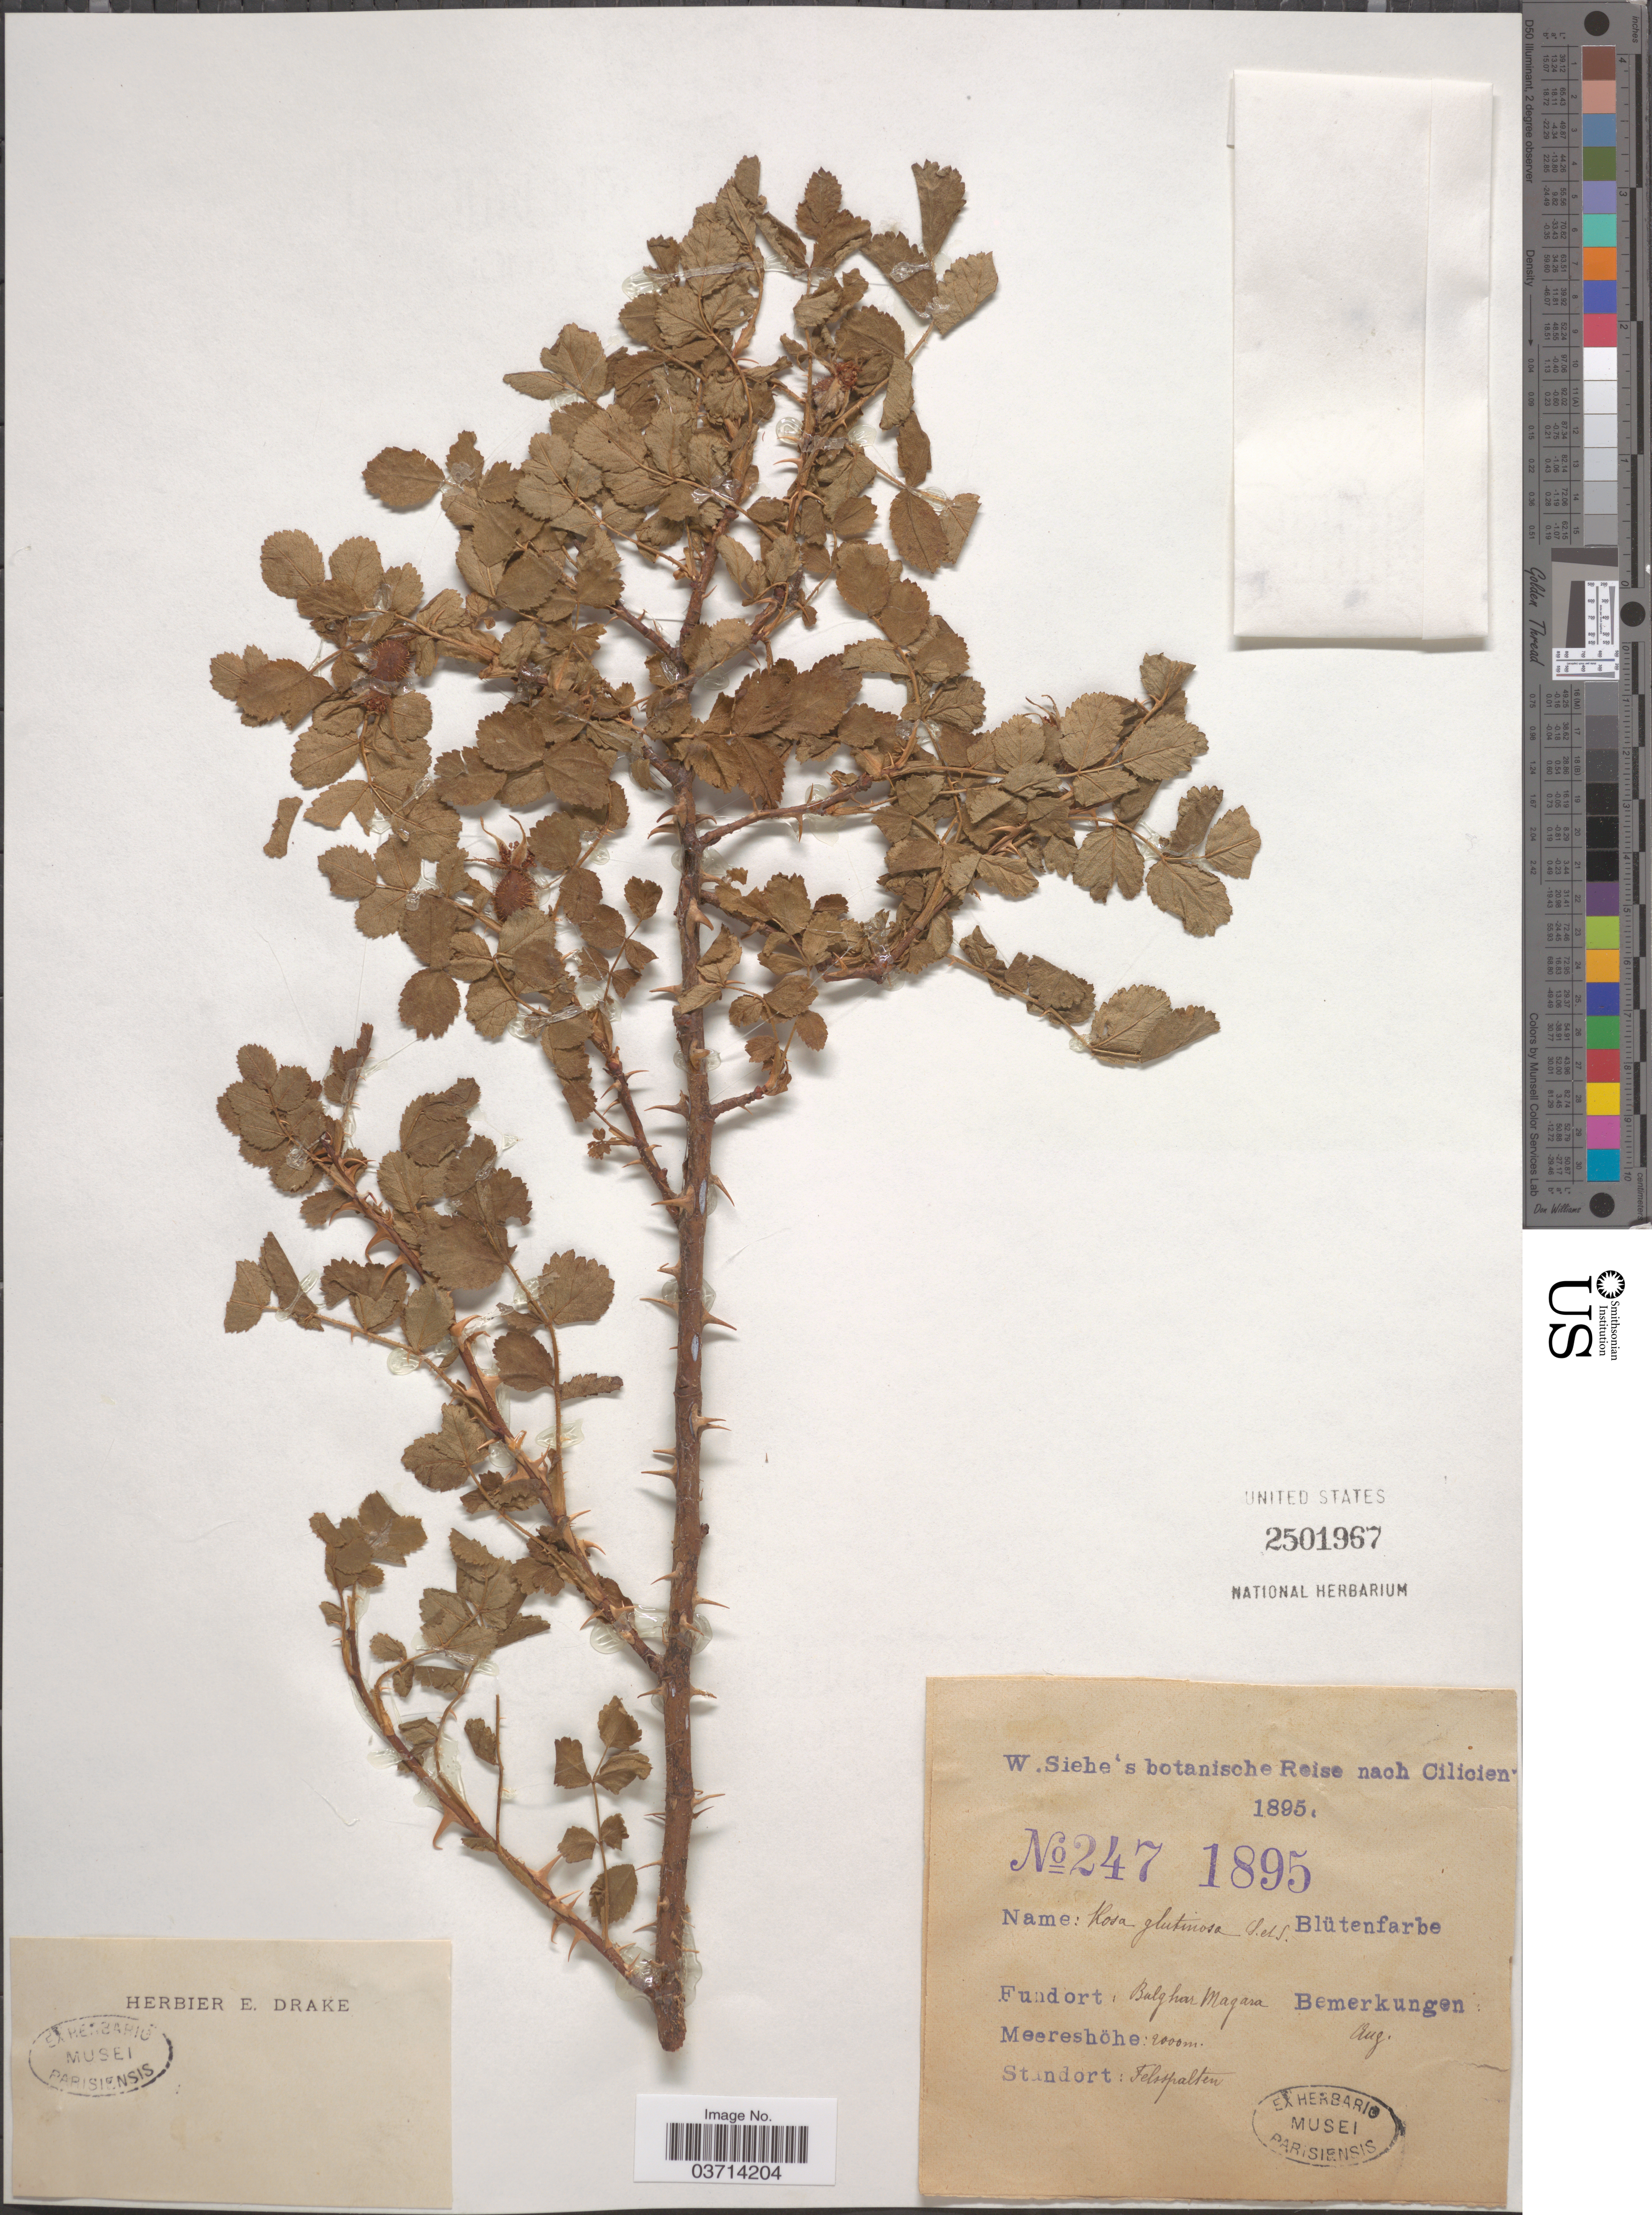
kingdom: Plantae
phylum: Tracheophyta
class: Magnoliopsida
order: Rosales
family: Rosaceae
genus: Rosa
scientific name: Rosa glutinosa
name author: Sibth. & Sm.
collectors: W. Siehe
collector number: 247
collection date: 1895-08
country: Turkey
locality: Cilicien. Bulghar Magara.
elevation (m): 2000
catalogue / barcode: US 2501967